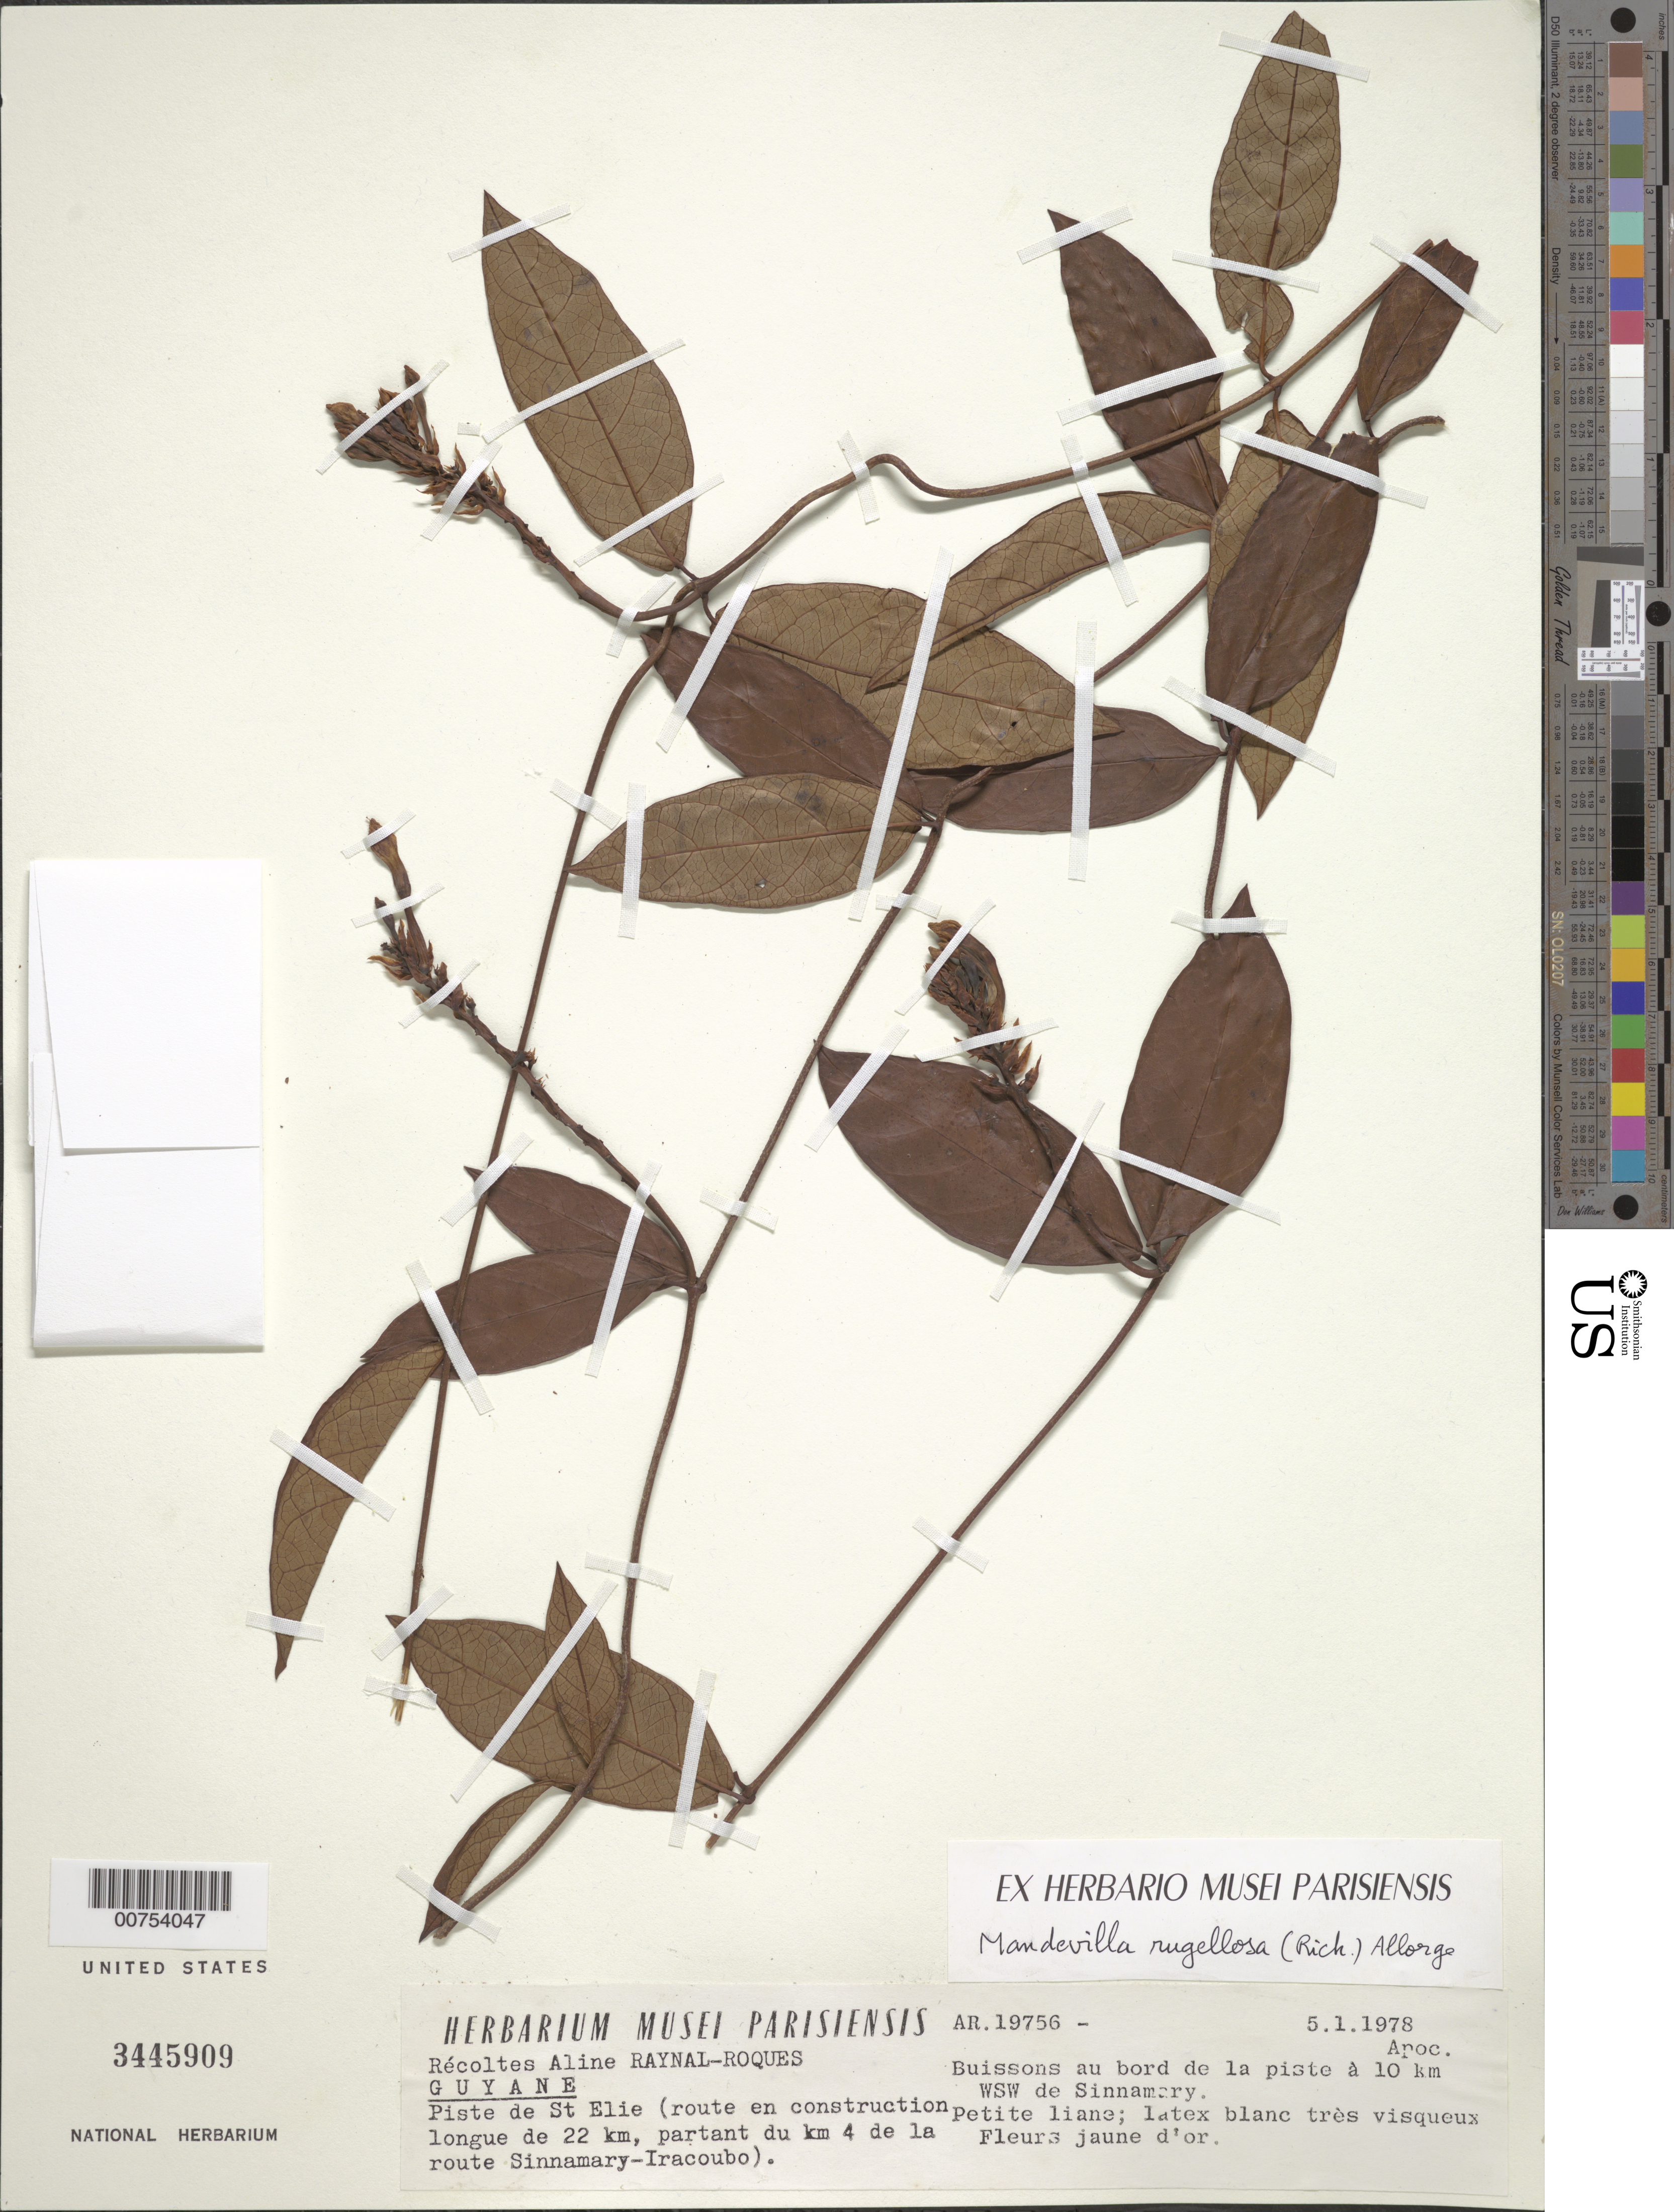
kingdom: Plantae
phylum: Tracheophyta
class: Magnoliopsida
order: Gentianales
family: Apocynaceae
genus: Mandevilla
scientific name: Mandevilla rugellosa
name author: (Rich.) L. Allorge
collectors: A. M. Raynal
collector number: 19756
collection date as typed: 5-Jan-78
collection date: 1978-01-05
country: French Guiana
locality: Piste de Saint-Élie,10 km WSW de Sinnamary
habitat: Buissons au bord de la piste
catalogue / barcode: US 3445909